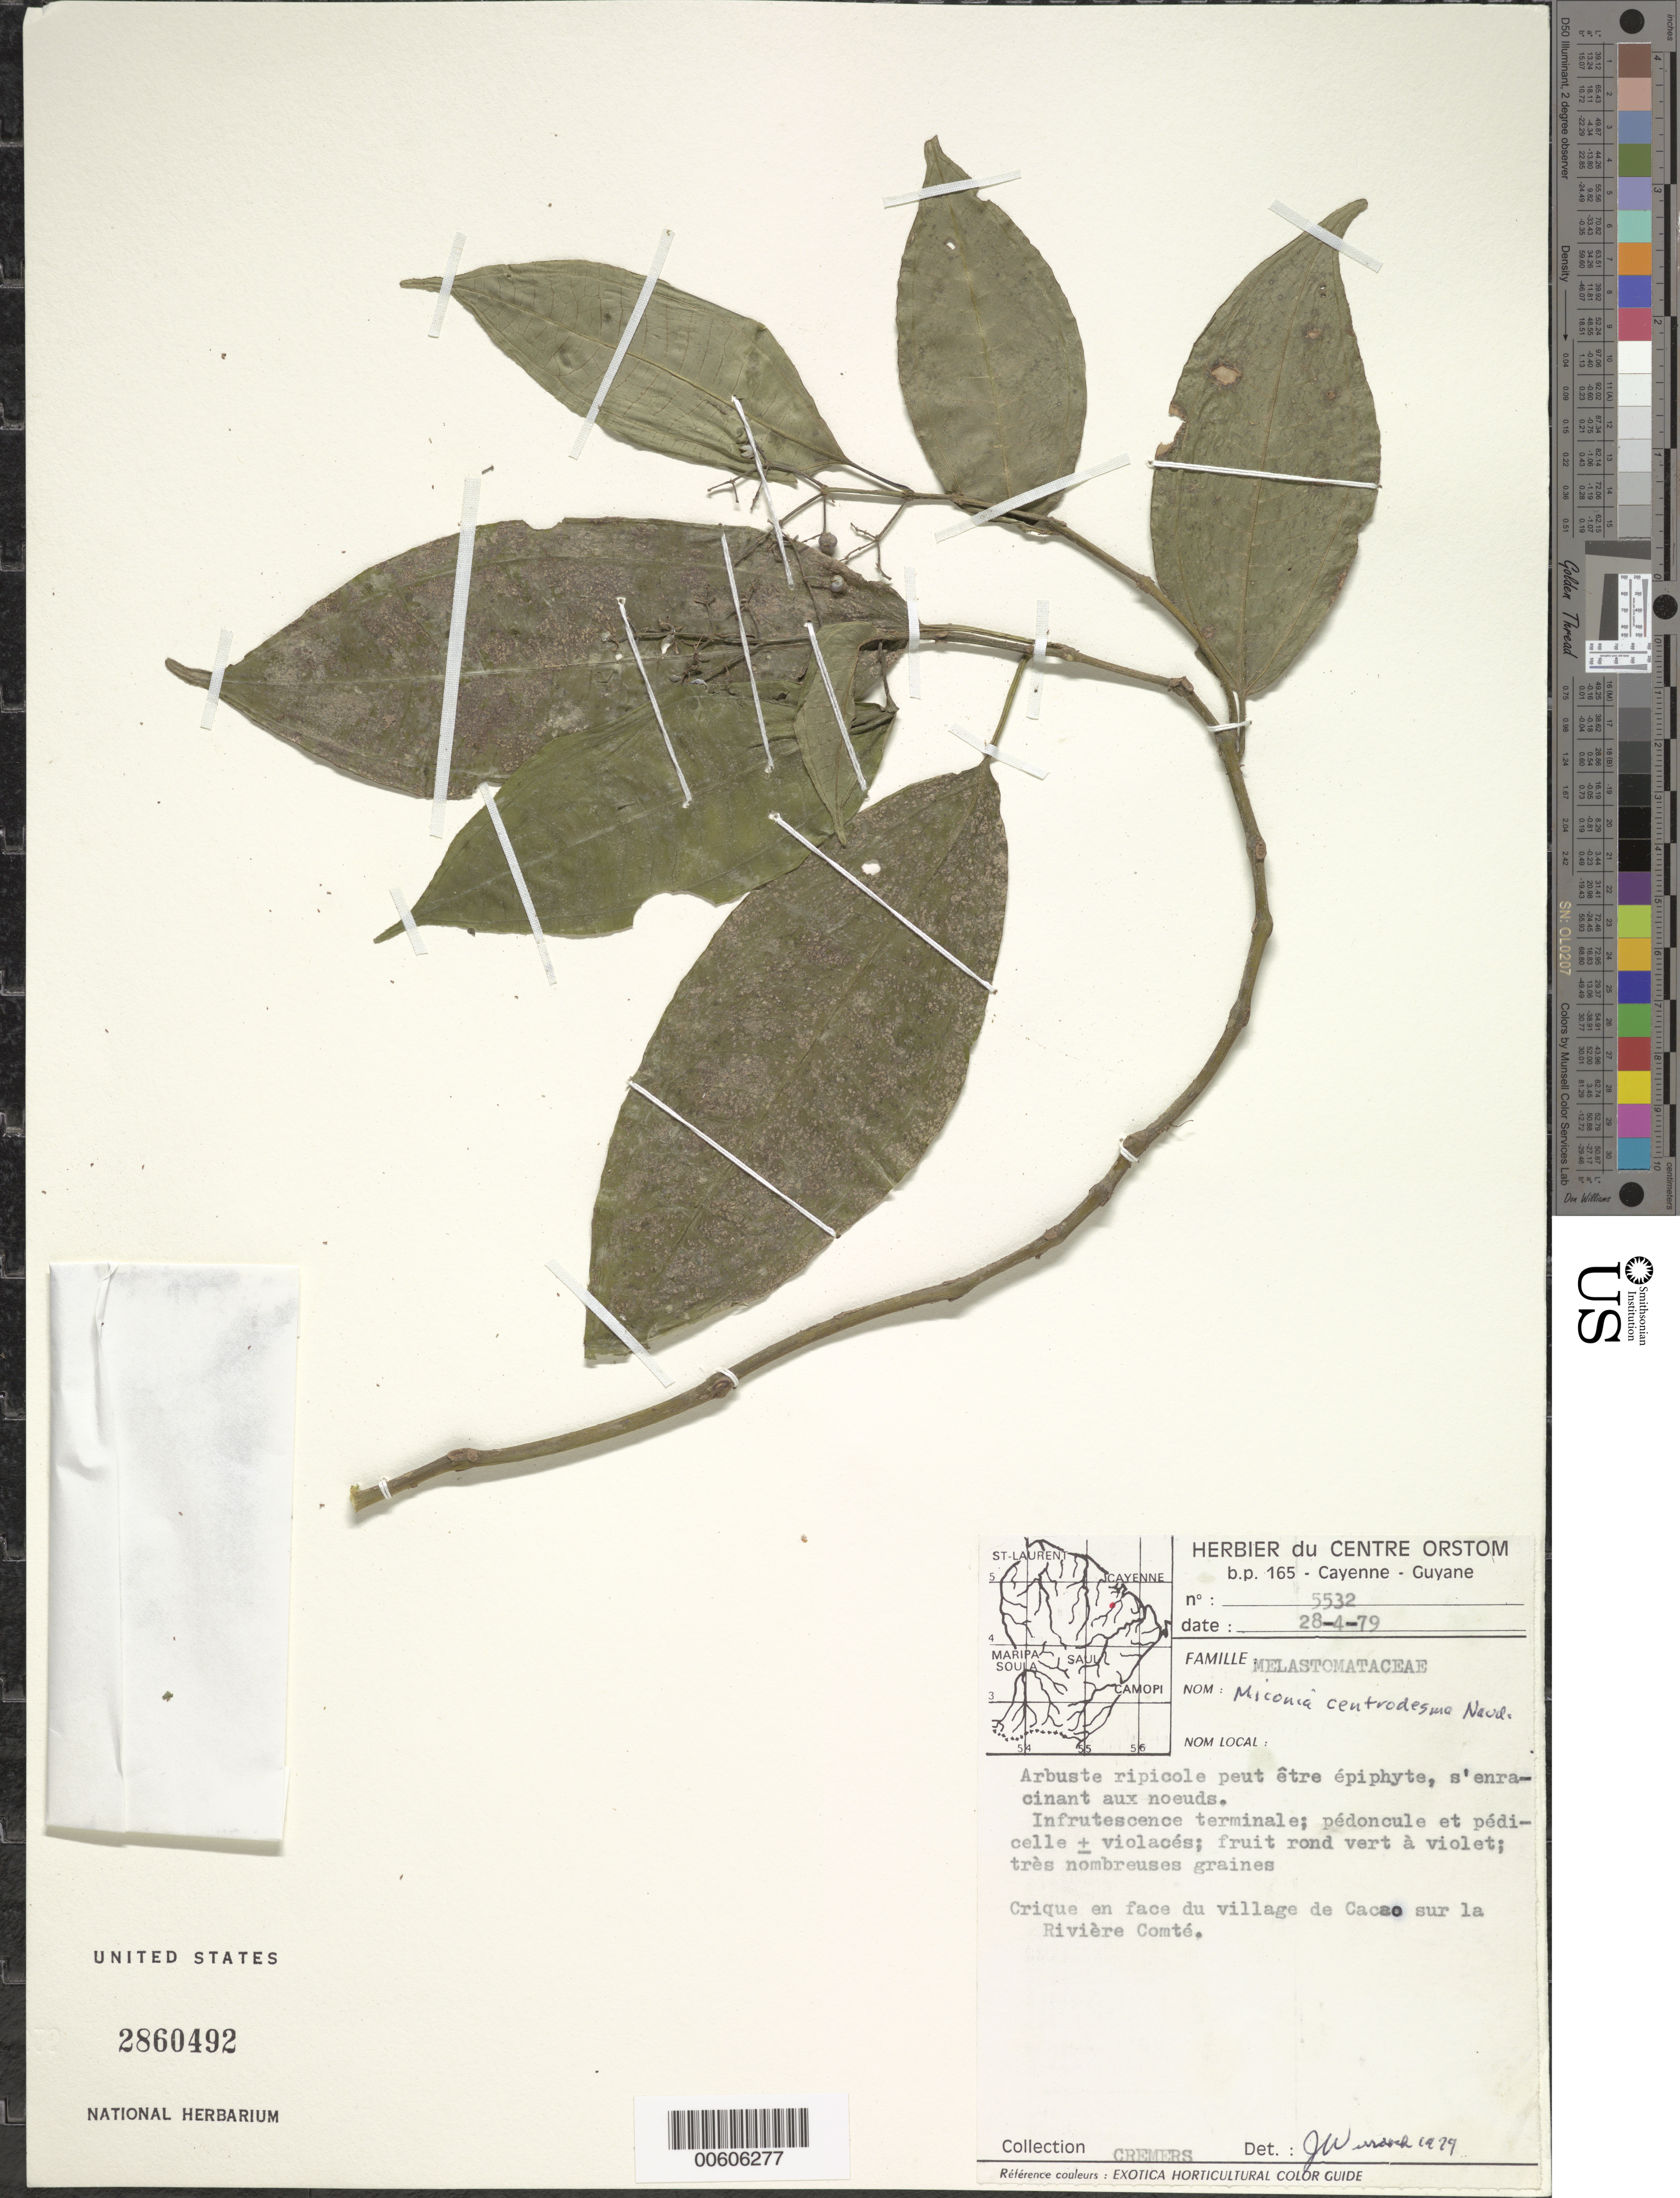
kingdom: Plantae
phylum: Tracheophyta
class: Magnoliopsida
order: Myrtales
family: Melastomataceae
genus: Miconia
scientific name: Miconia centrodesma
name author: Naudin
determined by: Wurdack, John J., (US), US (UNITED STATES)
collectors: G. Cremers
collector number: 5532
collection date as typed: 28-Apr-79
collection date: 1979-04-28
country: French Guiana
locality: Cacao Village, sur la Rivière Comté; crique en face de village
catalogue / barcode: US 2860492